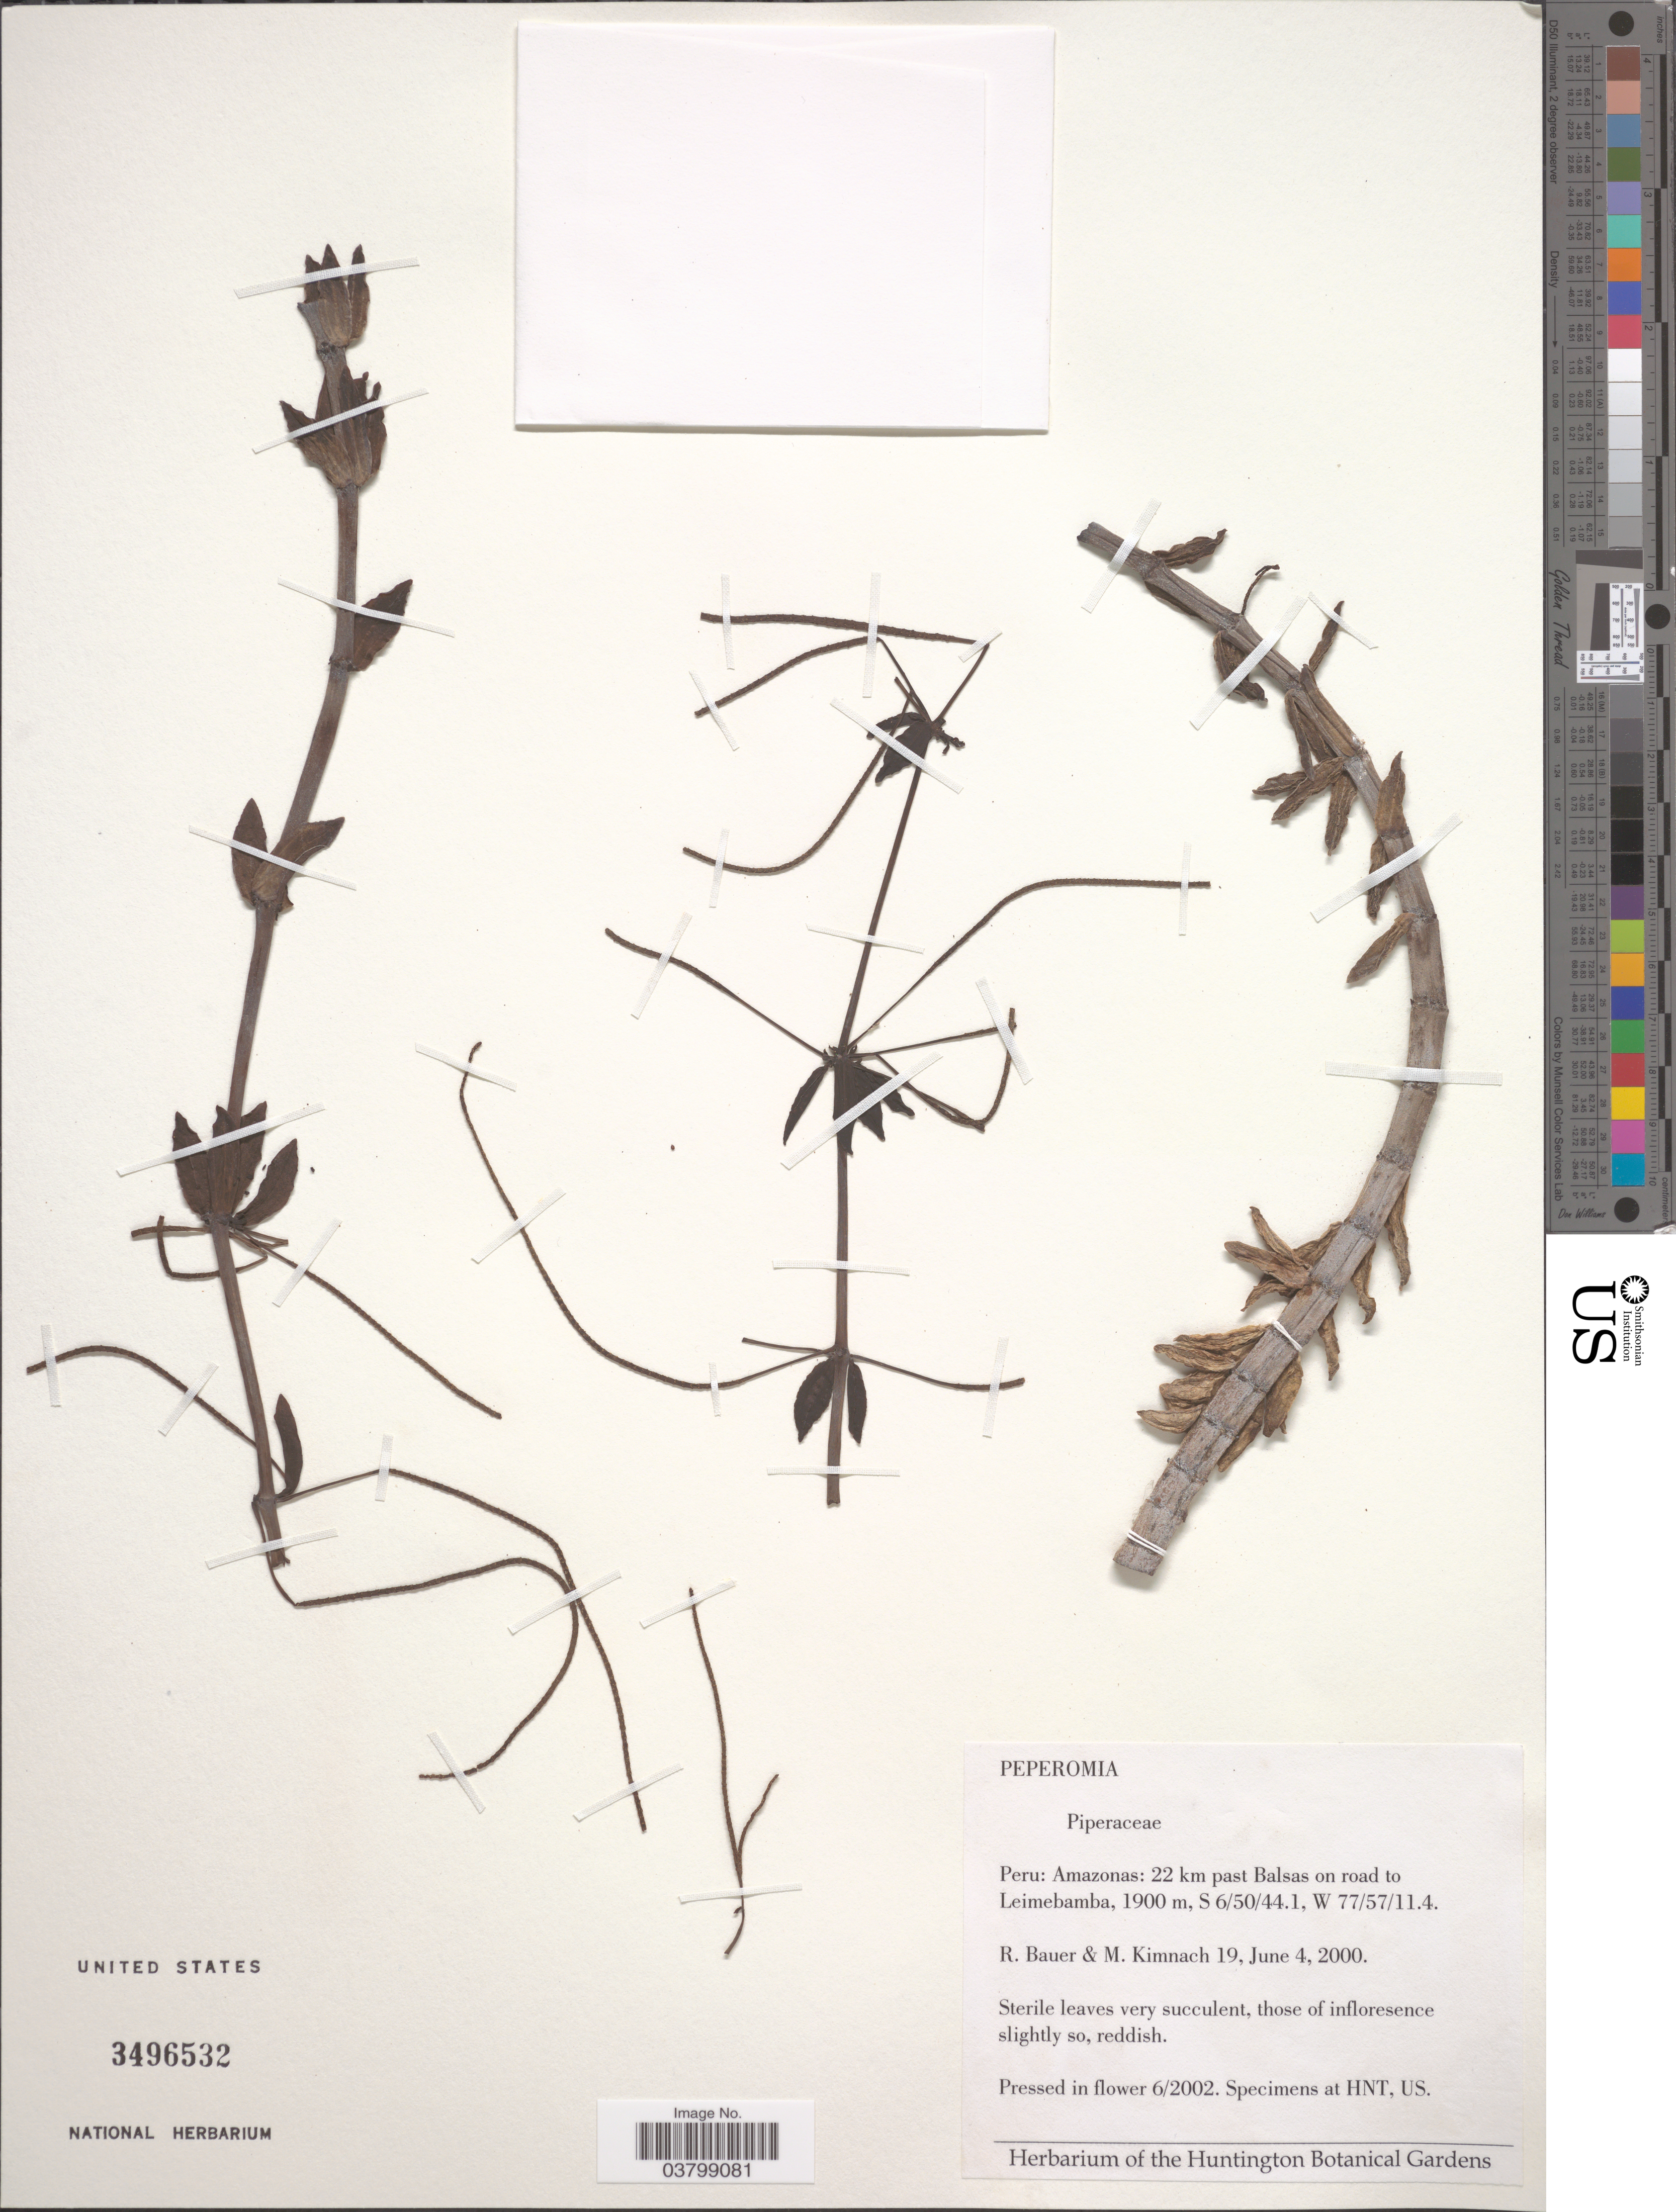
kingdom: Plantae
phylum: Tracheophyta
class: Magnoliopsida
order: Piperales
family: Piperaceae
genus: Peperomia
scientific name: Peperomia sp.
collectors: R. Bauer & M. W. Kimnach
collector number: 19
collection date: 2000-06-04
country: Peru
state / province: Amazonas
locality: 22 km past Balsas on road to Leimebamba.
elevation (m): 1900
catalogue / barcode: US 3496532